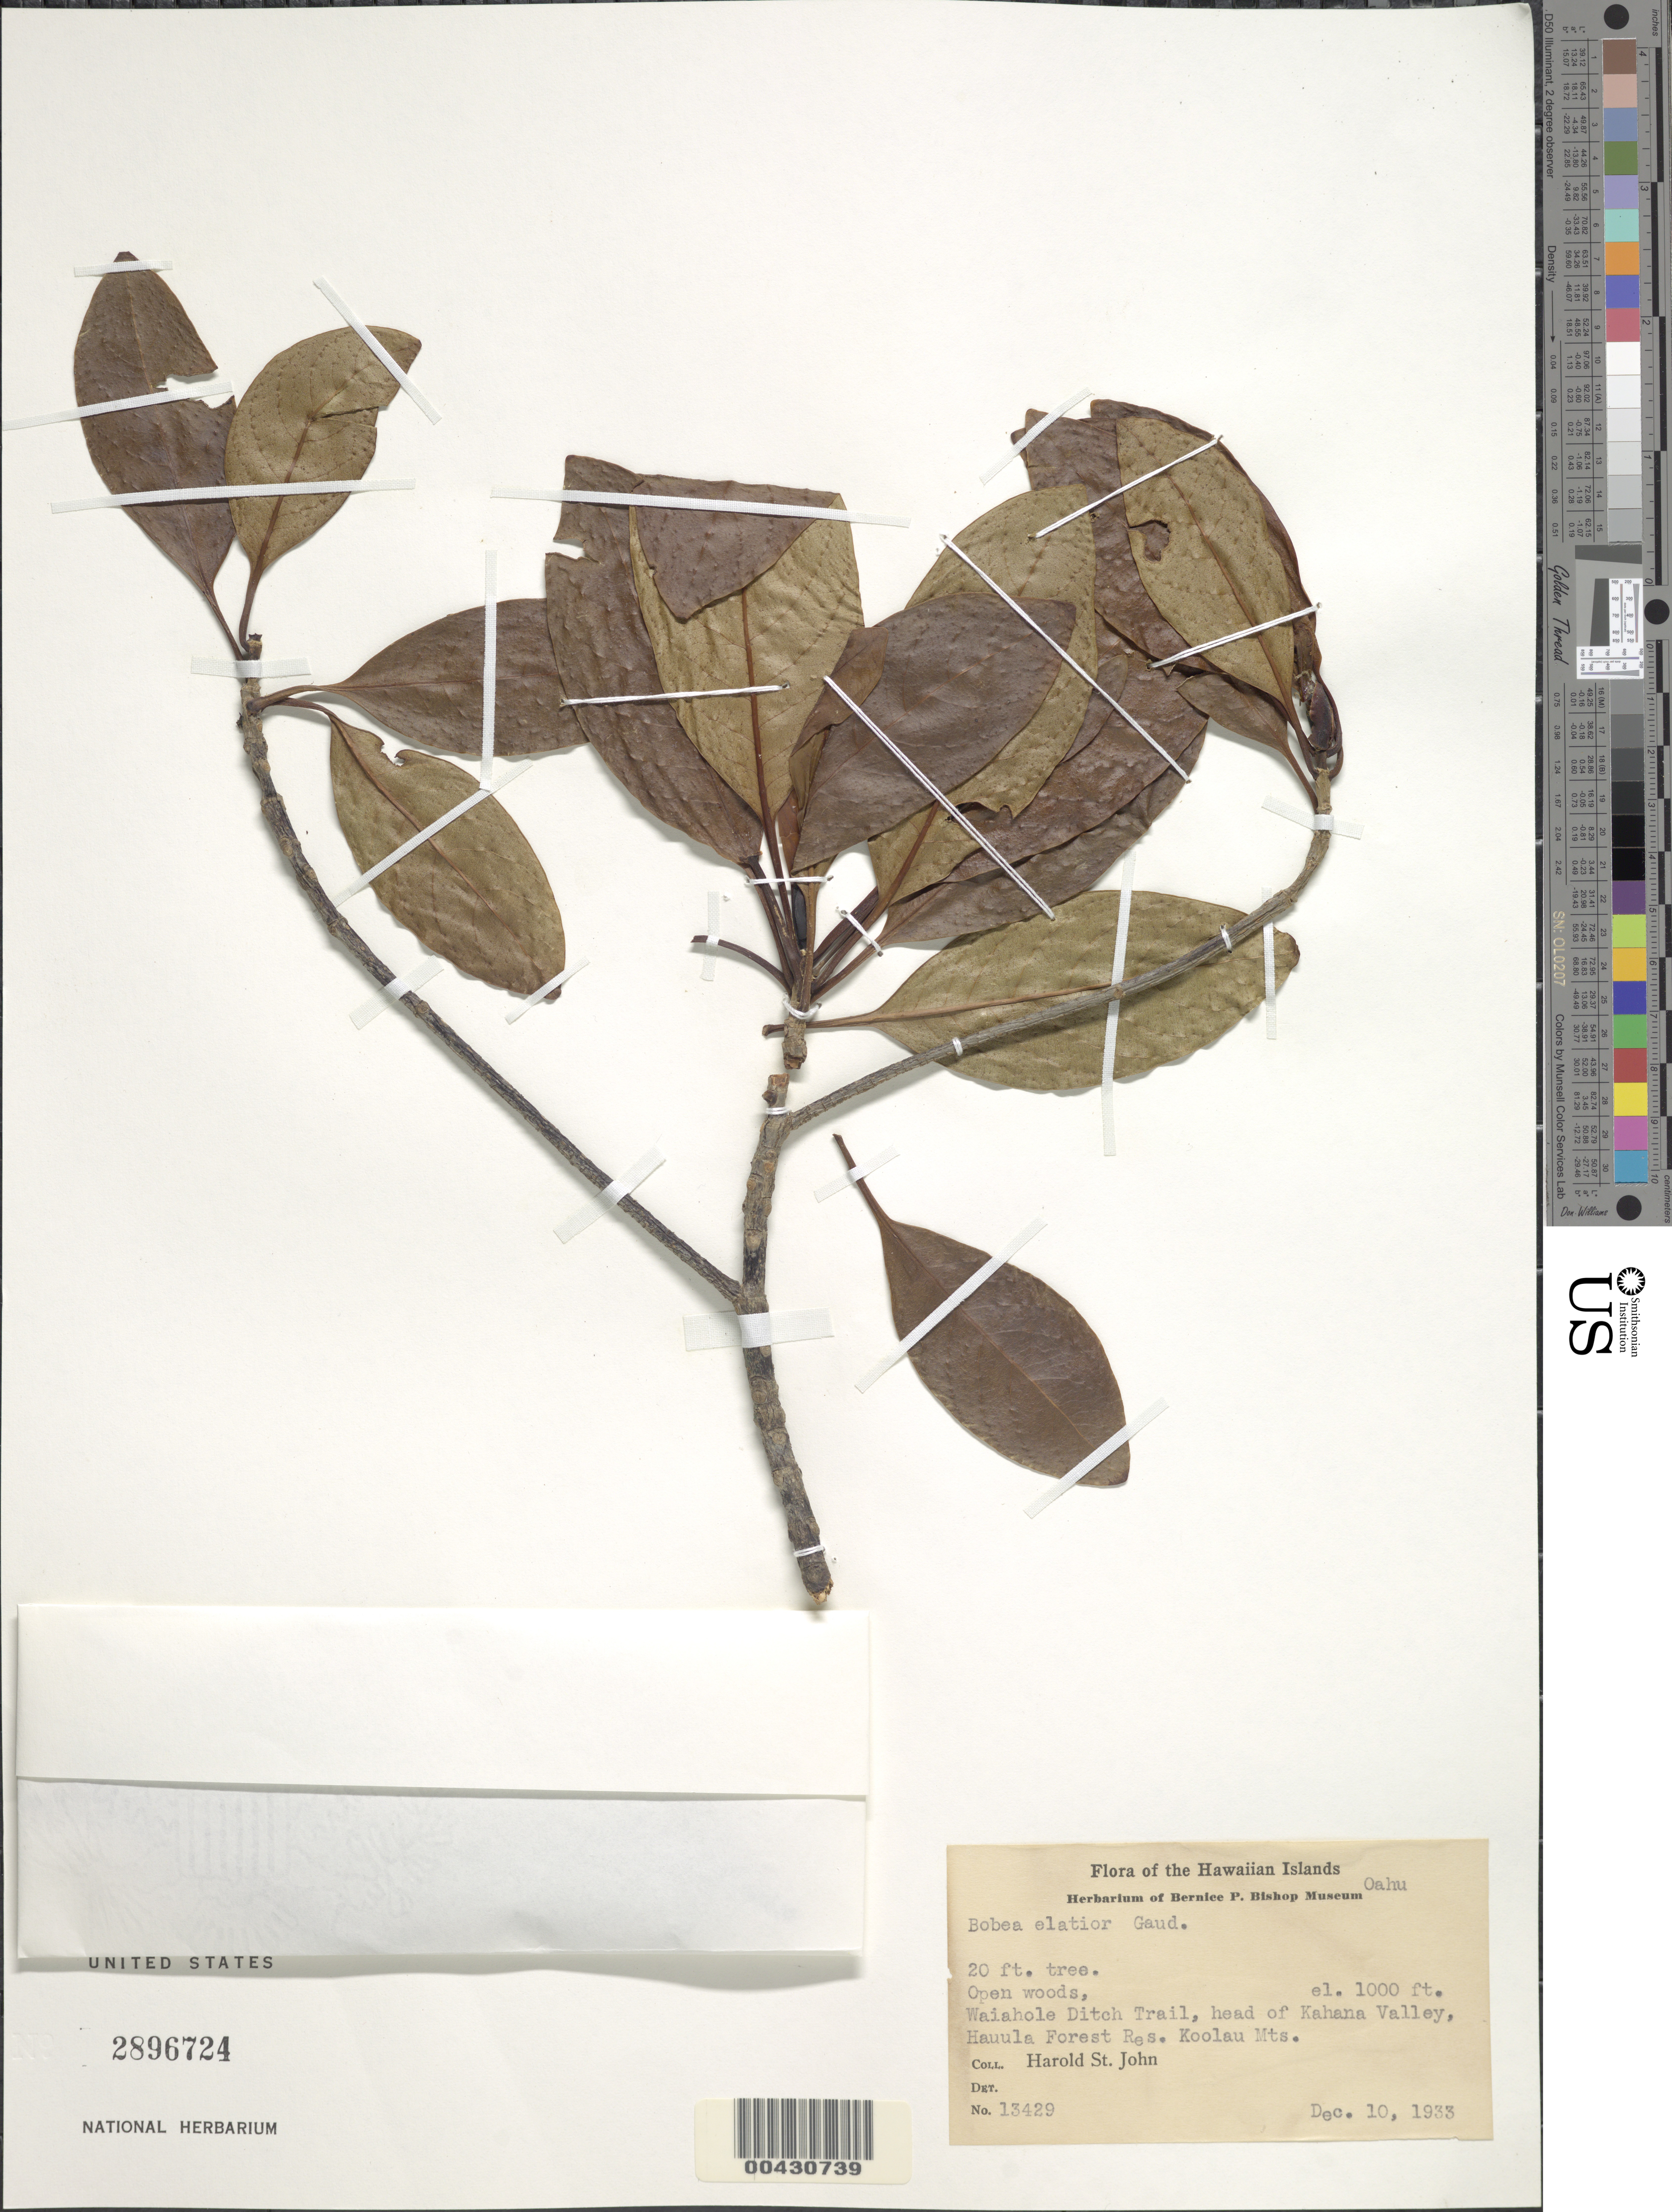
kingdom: Plantae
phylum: Tracheophyta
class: Magnoliopsida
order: Gentianales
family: Rubiaceae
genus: Bobea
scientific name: Bobea elatior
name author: Gaudich.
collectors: H. St. John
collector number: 13429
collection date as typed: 10 Dec 1933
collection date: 1933-12-10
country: United States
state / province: Hawaii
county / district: Honolulu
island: Oahu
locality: Waiahole Ditch Trail, head of Kahana Valley, Hauula Forest Reserve, Koolau Mts.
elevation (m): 305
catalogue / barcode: US 2896724